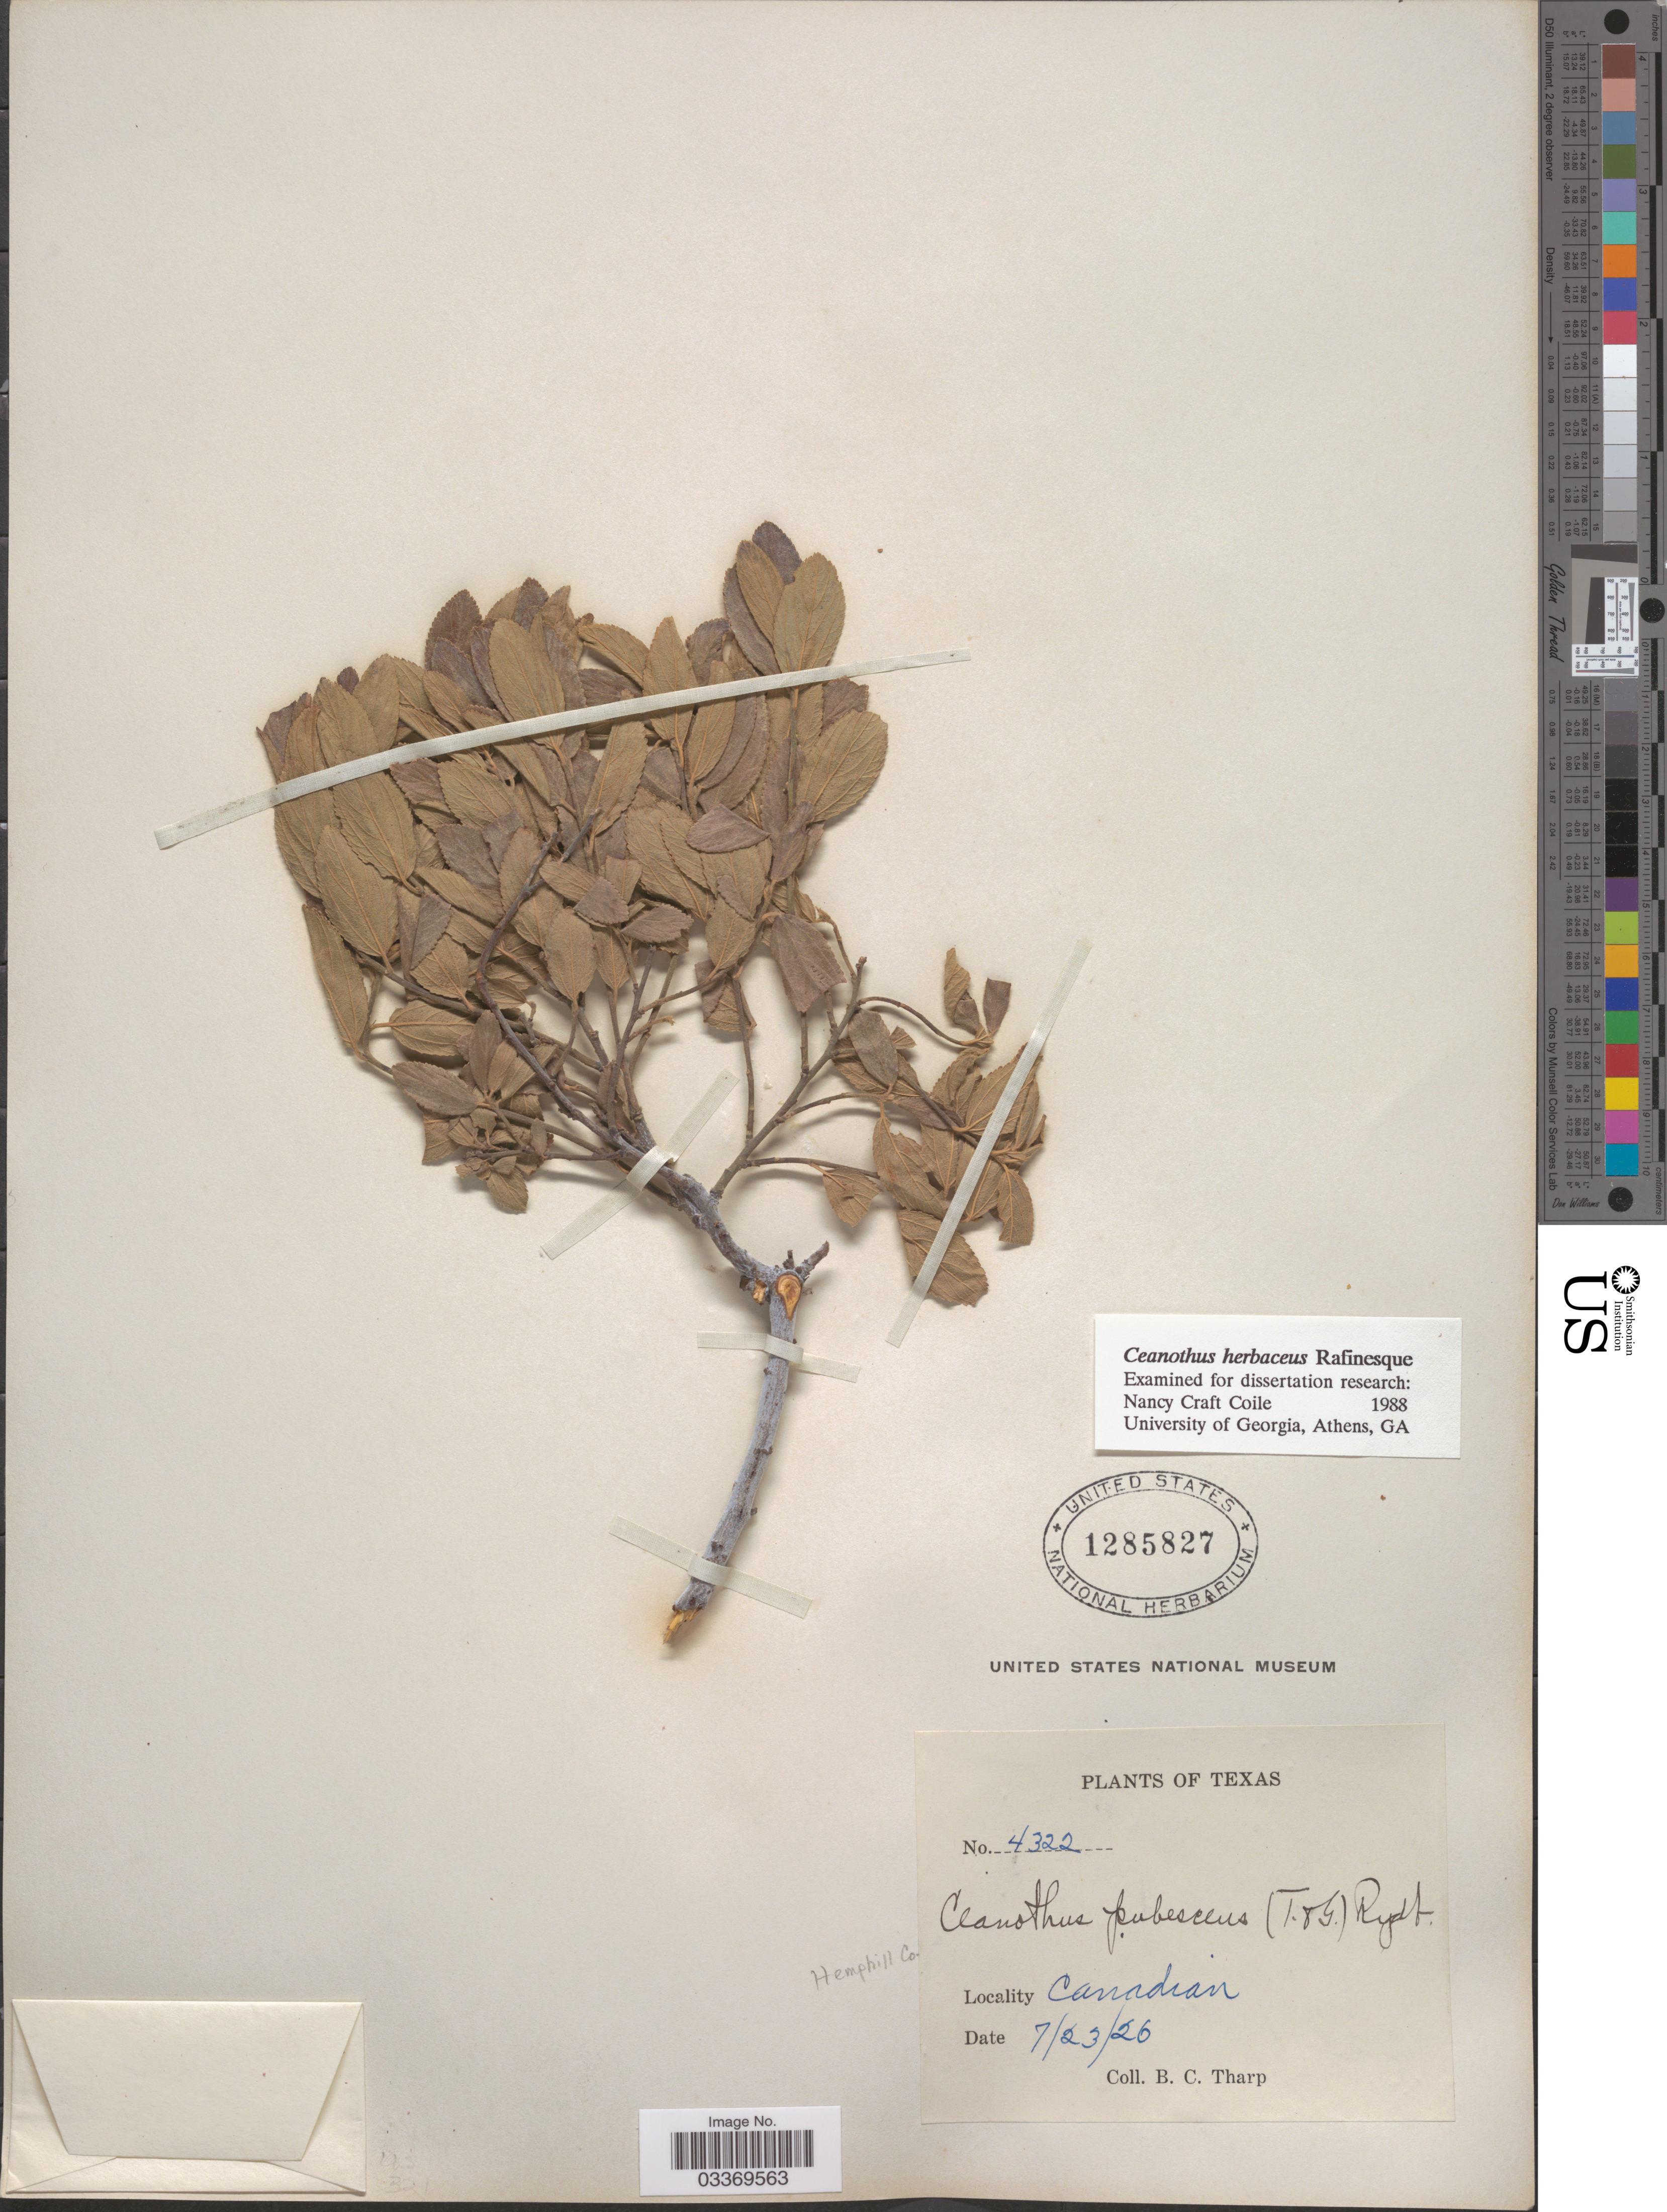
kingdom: Plantae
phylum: Tracheophyta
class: Magnoliopsida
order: Rosales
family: Rhamnaceae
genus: Ceanothus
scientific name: Ceanothus ovatus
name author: Desf.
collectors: B. C. Tharp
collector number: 4322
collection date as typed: Transcribed d/m/y: 23/7/26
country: United States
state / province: Texas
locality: Canadian. Hemphill Co.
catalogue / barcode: US 1285827